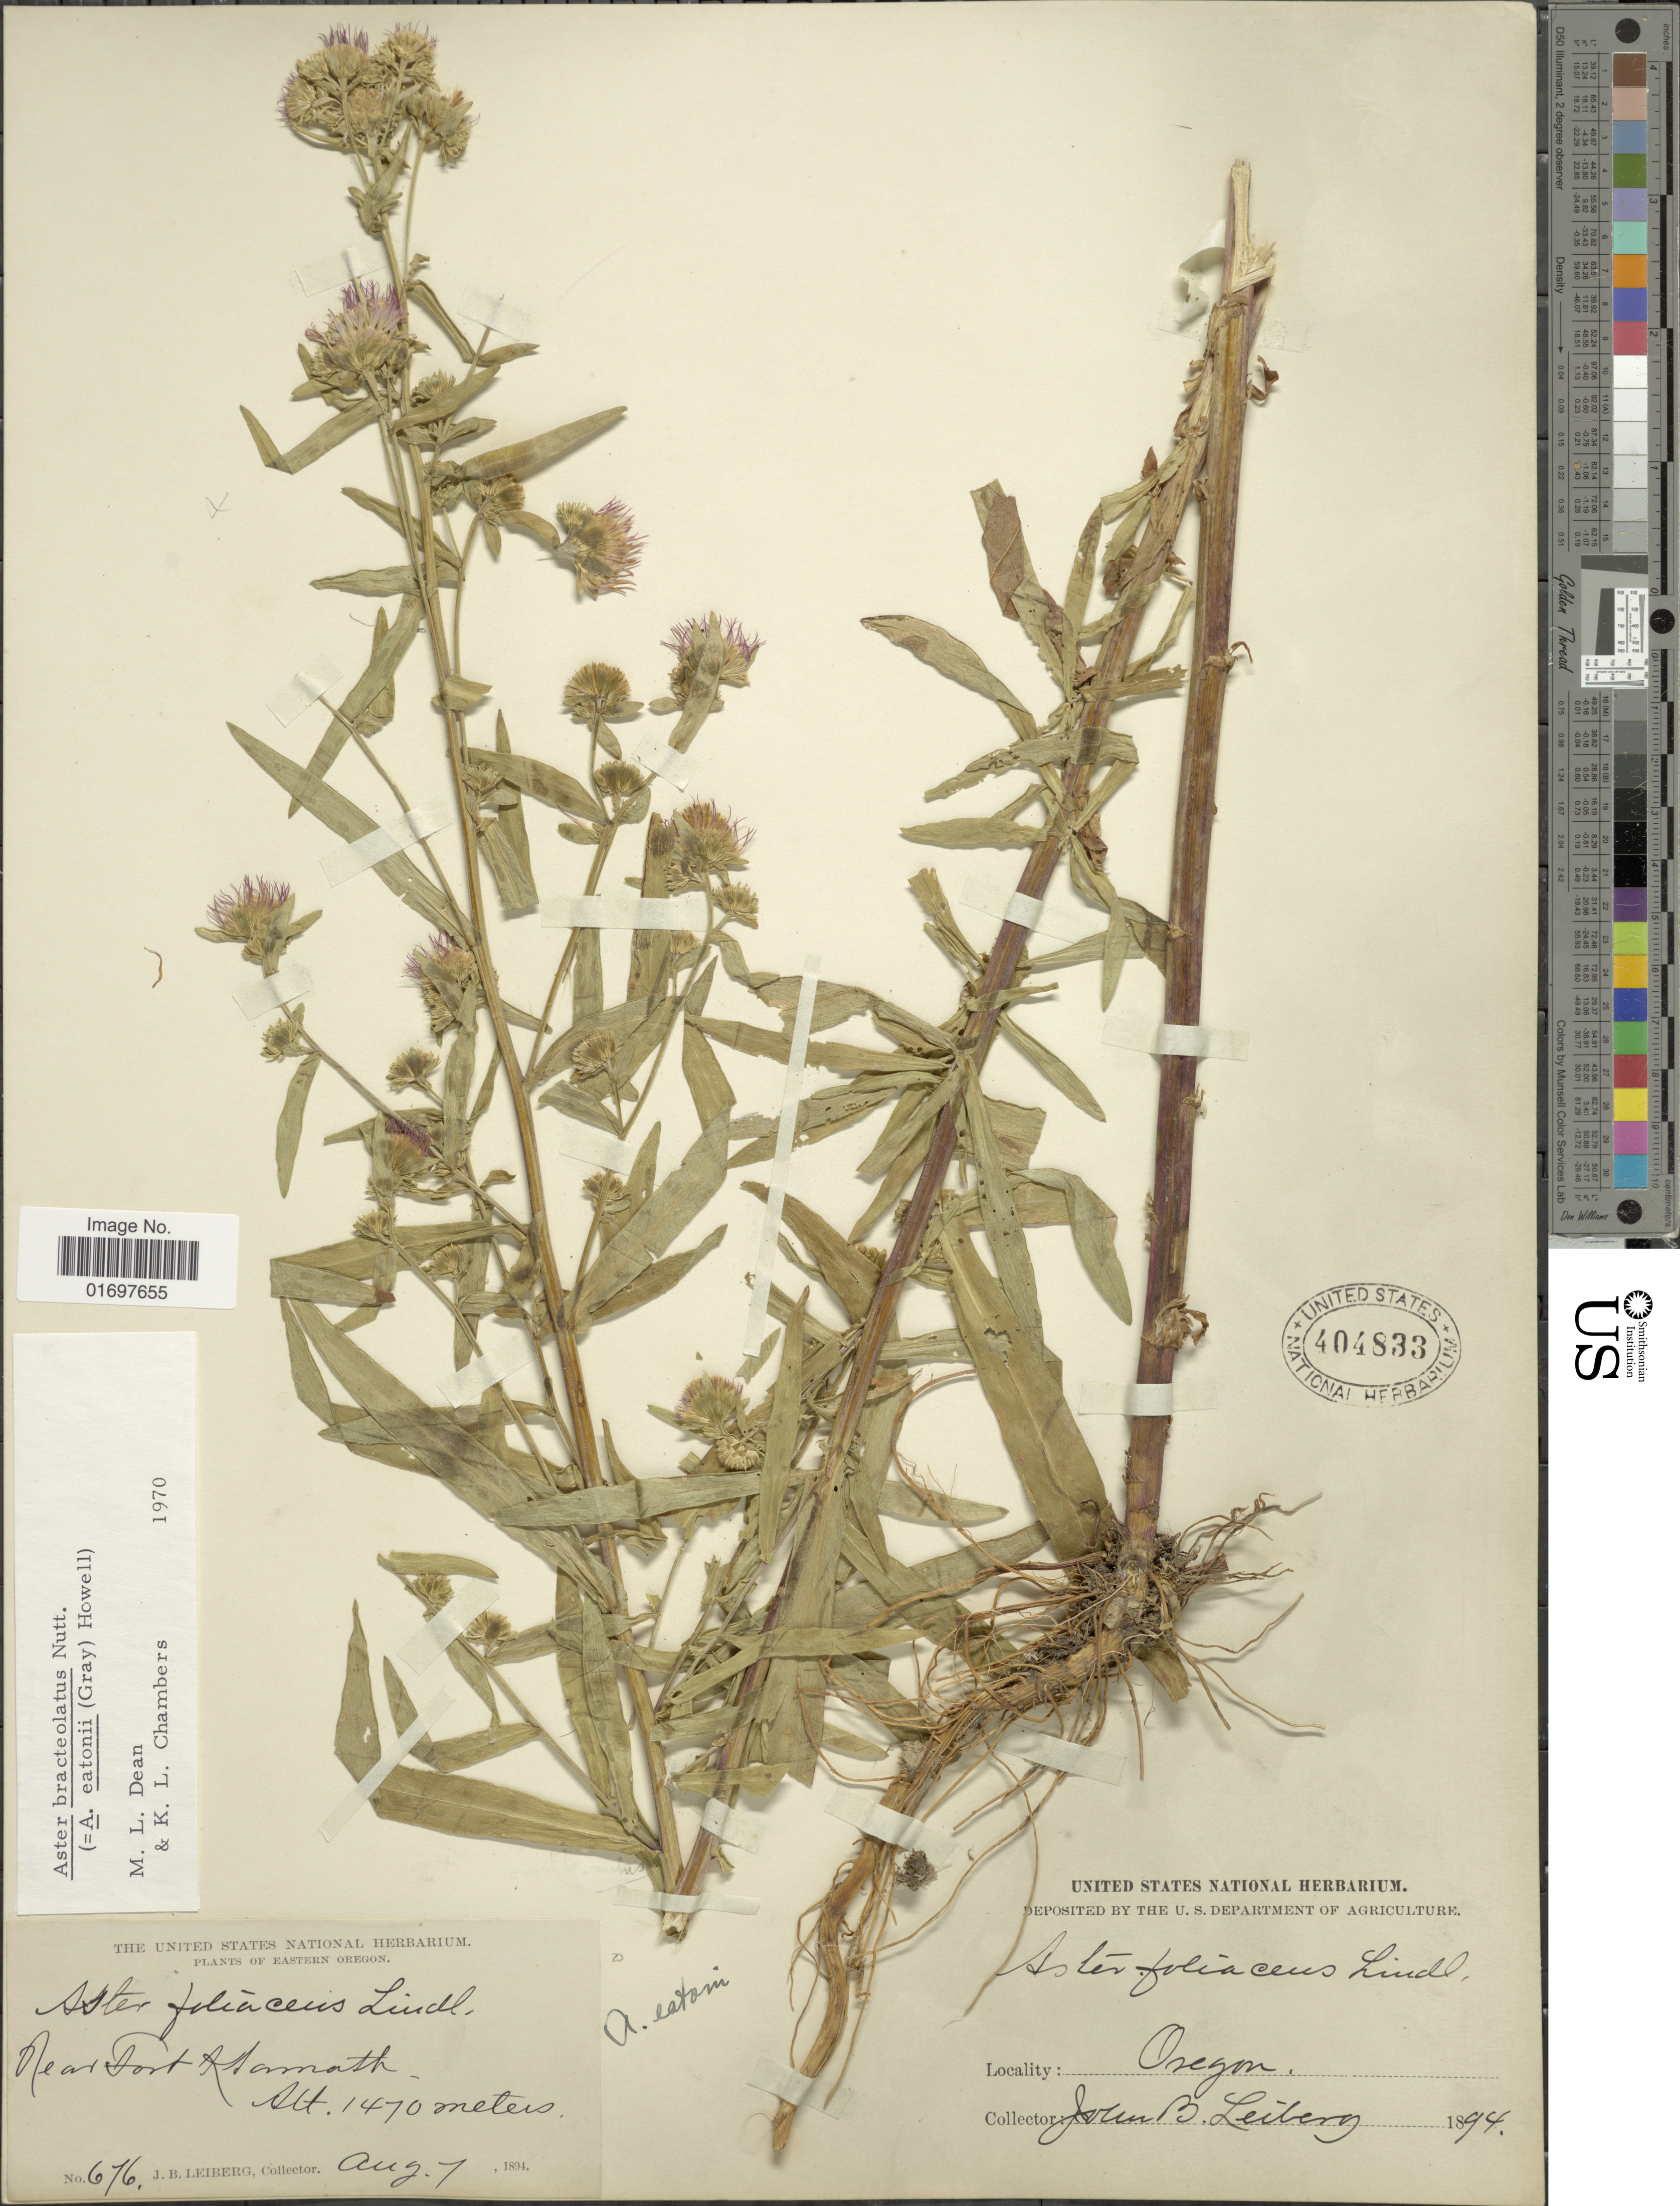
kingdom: Plantae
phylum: Tracheophyta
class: Magnoliopsida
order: Asterales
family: Asteraceae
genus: Symphyotrichum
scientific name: Symphyotrichum bracteolatum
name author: (Nutt.) G.L. Nesom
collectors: J. B. Leiberg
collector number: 676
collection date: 1894-08-07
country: United States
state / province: Oregon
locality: Near Fort Hammoth,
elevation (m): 1470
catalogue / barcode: US 404833